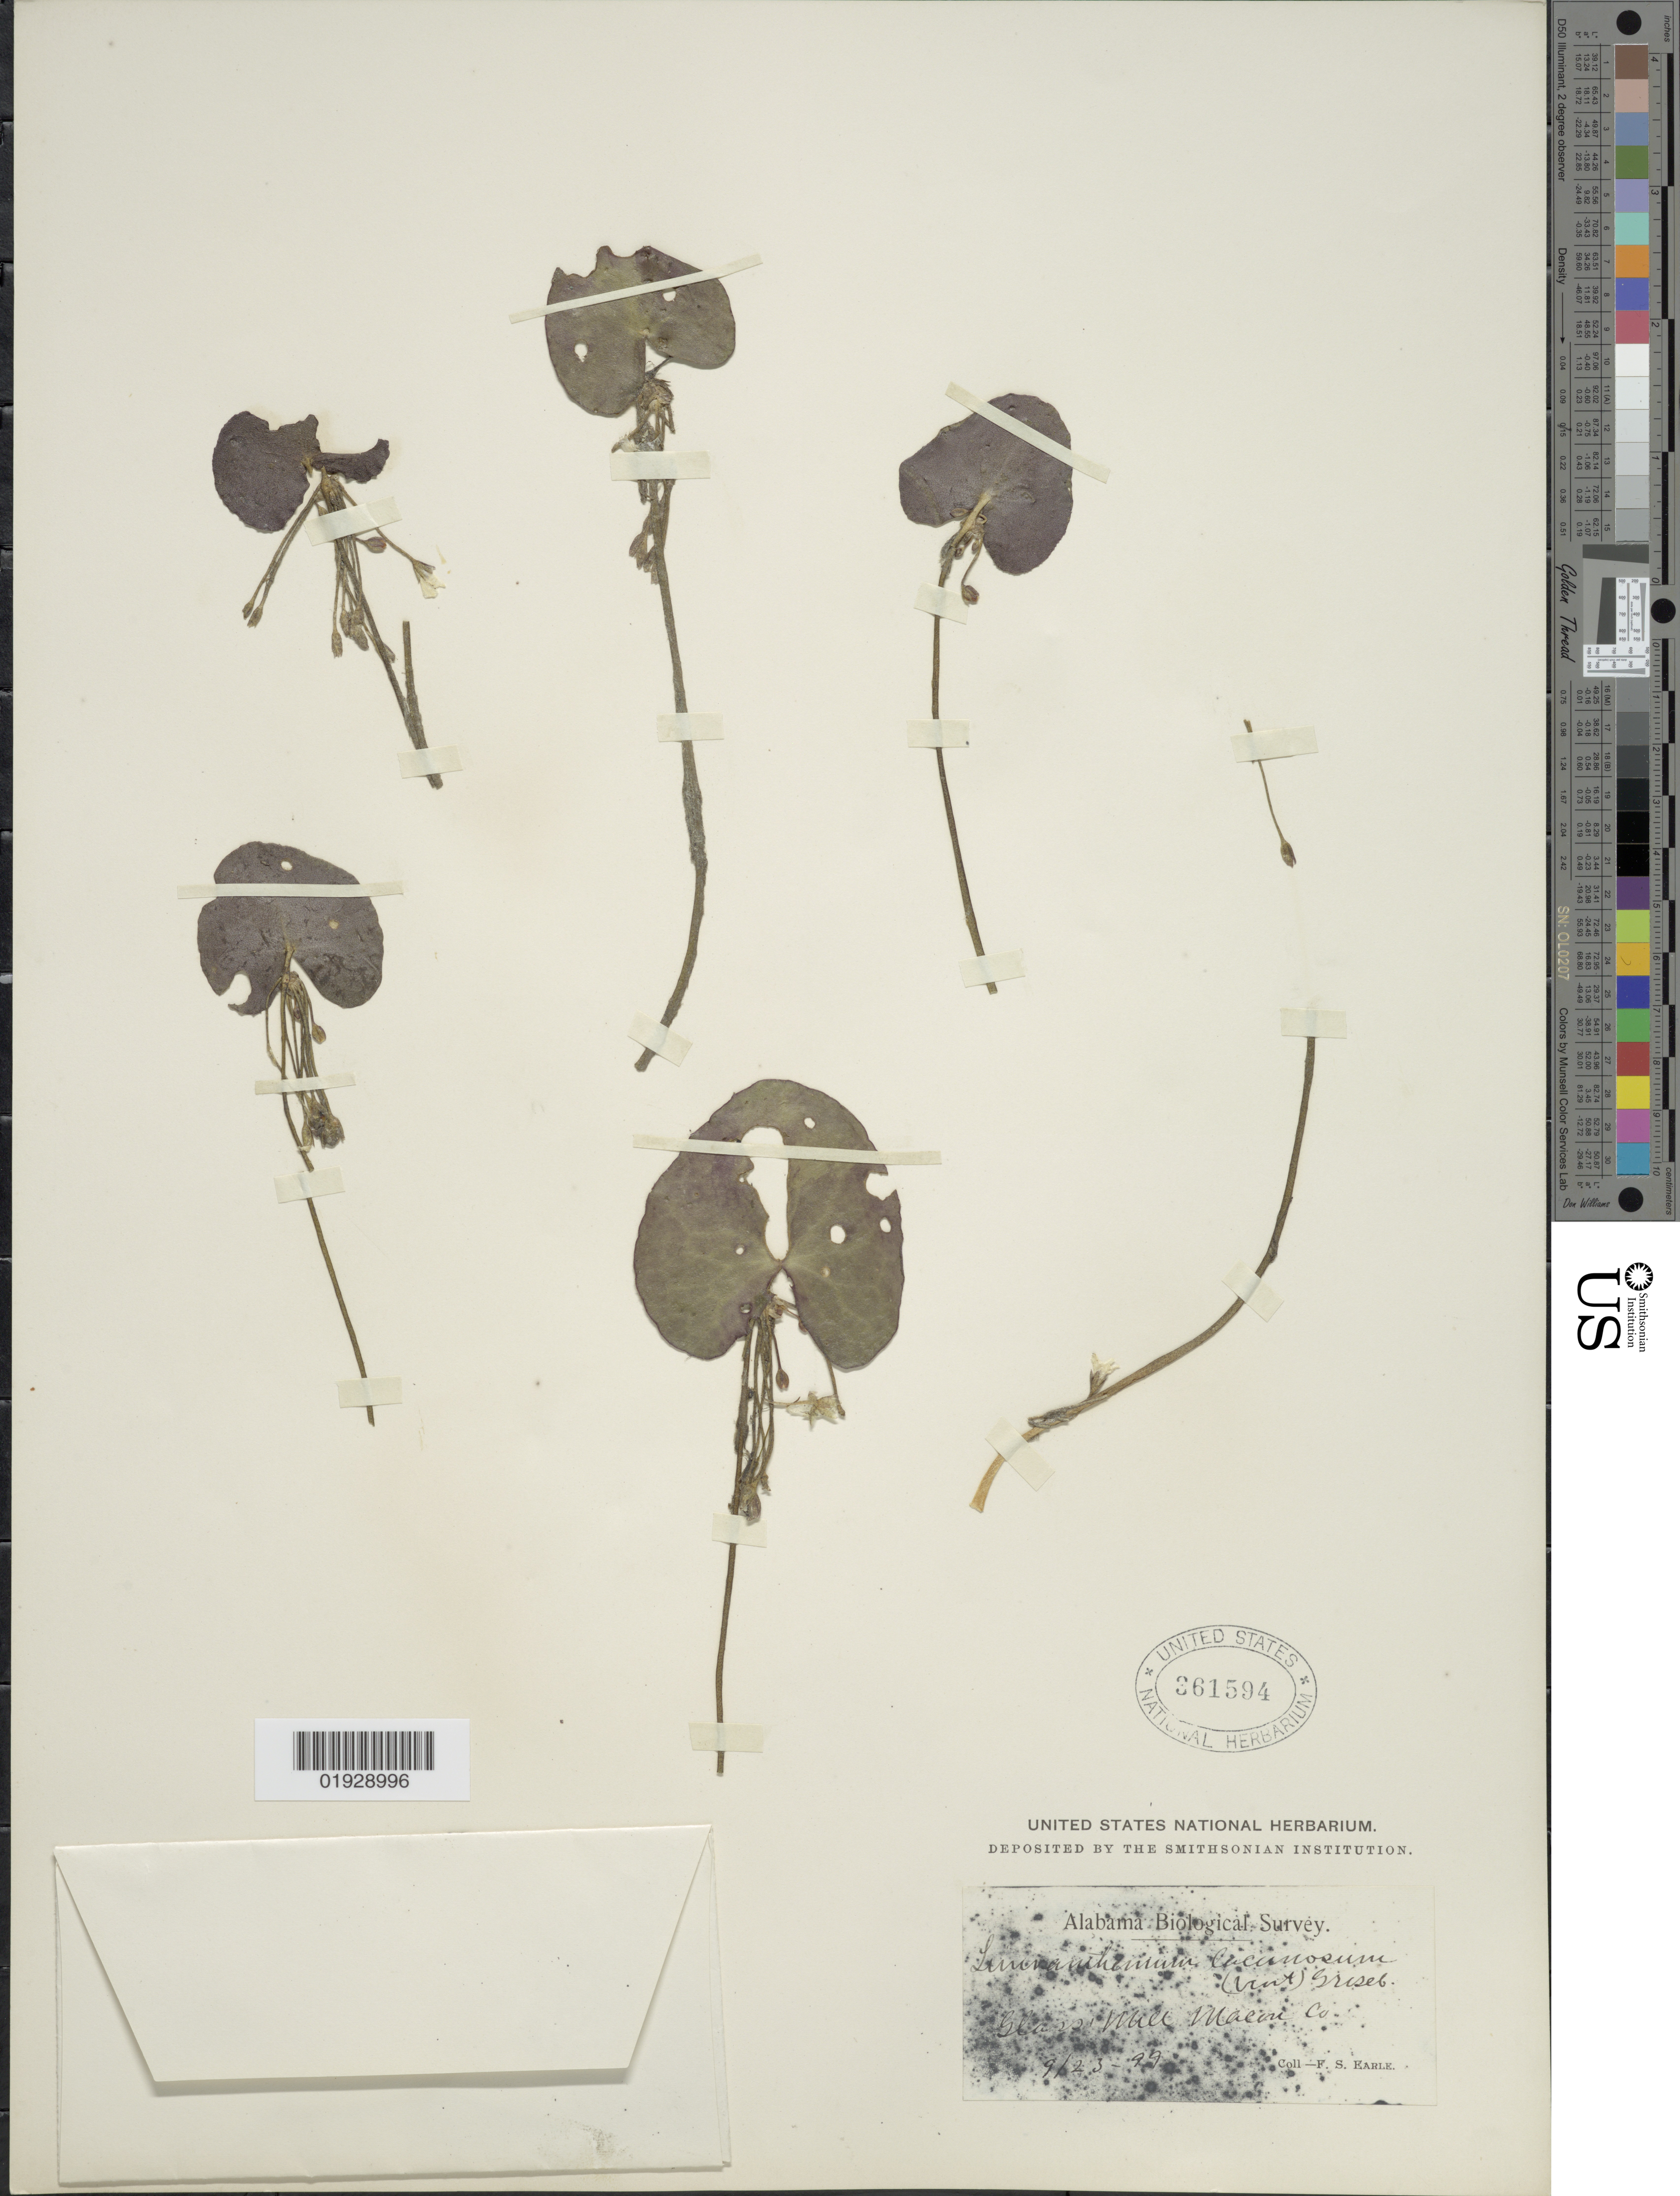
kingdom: Plantae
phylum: Tracheophyta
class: Magnoliopsida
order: Asterales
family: Menyanthaceae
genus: Nymphoides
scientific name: Nymphoides lacunosum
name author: Fernald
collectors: F. S. Earle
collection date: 1899-09-23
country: United States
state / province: Alabama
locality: Glass Mill, Macon Co.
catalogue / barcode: US 361594